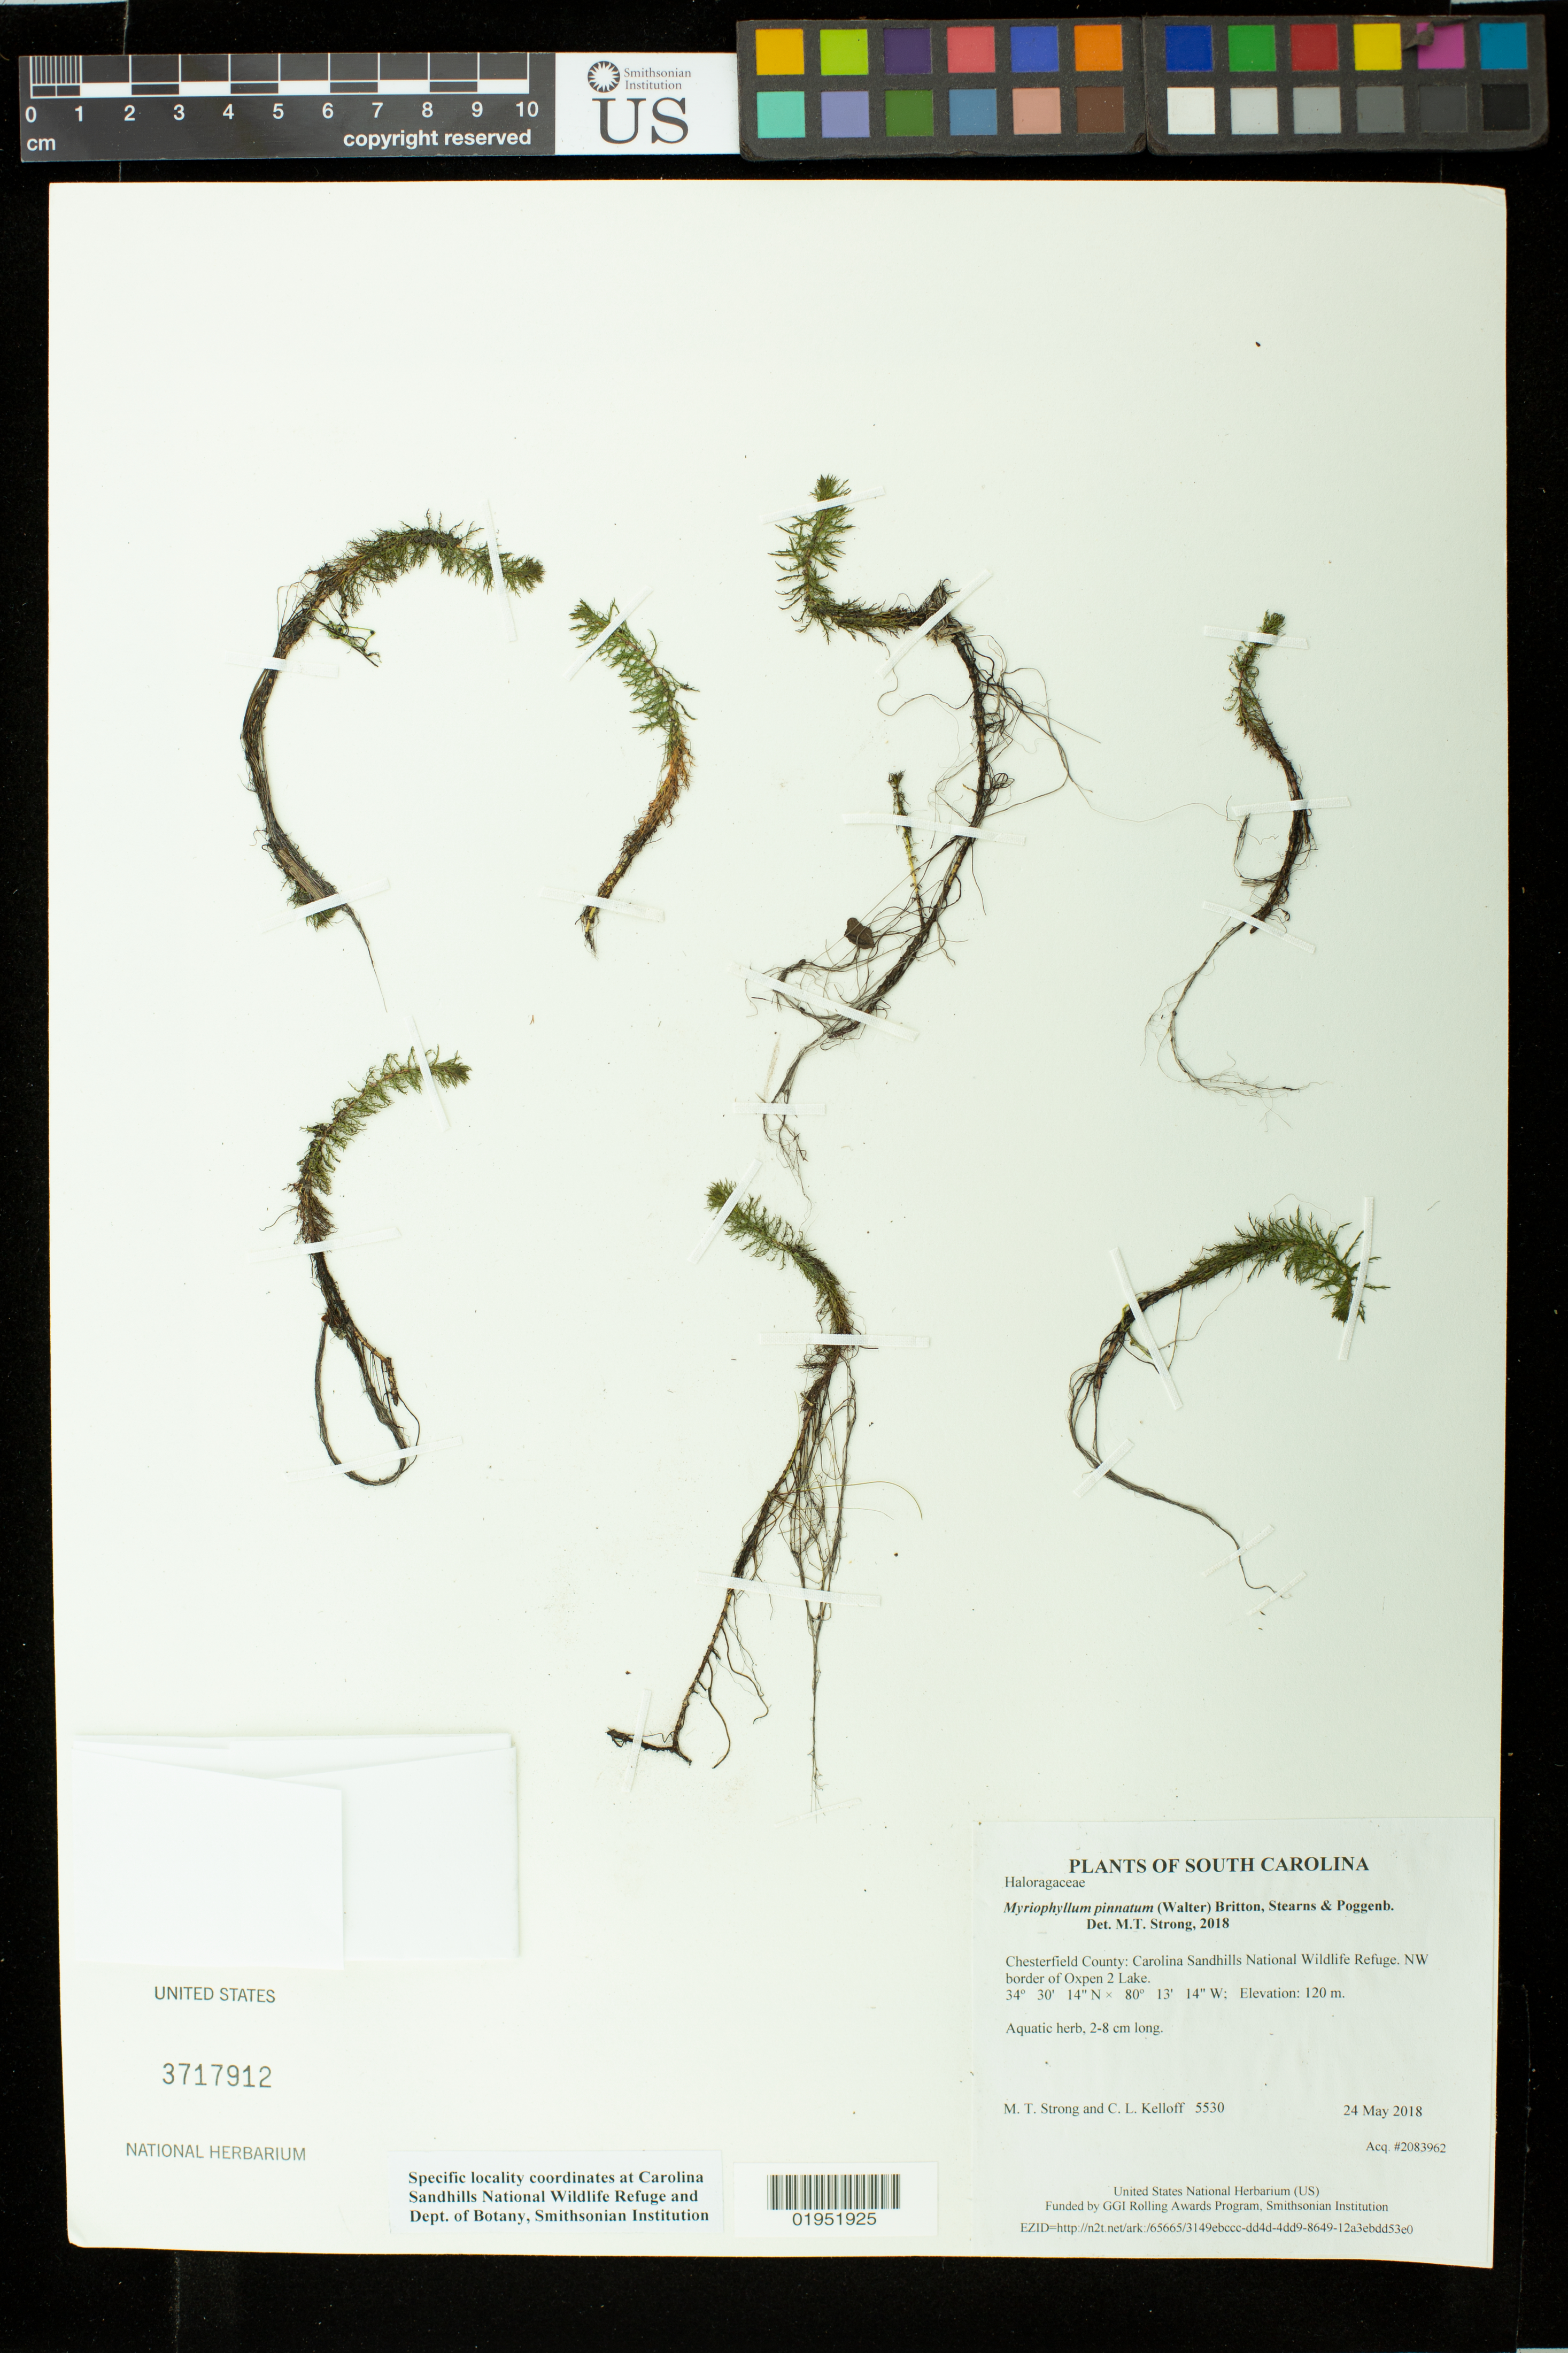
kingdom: Plantae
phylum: Tracheophyta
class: Magnoliopsida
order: Saxifragales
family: Haloragaceae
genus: Myriophyllum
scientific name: Myriophyllum pinnatum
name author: (Walter) Britton, Stearns & Poggenb.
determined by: Strong, Mark T., (BOT), Smithsonian Institution - National Museum of Natural History (UNITED STATES)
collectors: M. T. Strong & C. L. Kelloff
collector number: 5530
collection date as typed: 24 May 2018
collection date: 2018-05-24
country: United States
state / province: South Carolina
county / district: Chesterfield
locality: Carolina Sandhills National Wildlife Refuge. NW border of Oxpen 2 Lake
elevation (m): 120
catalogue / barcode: US 3717912